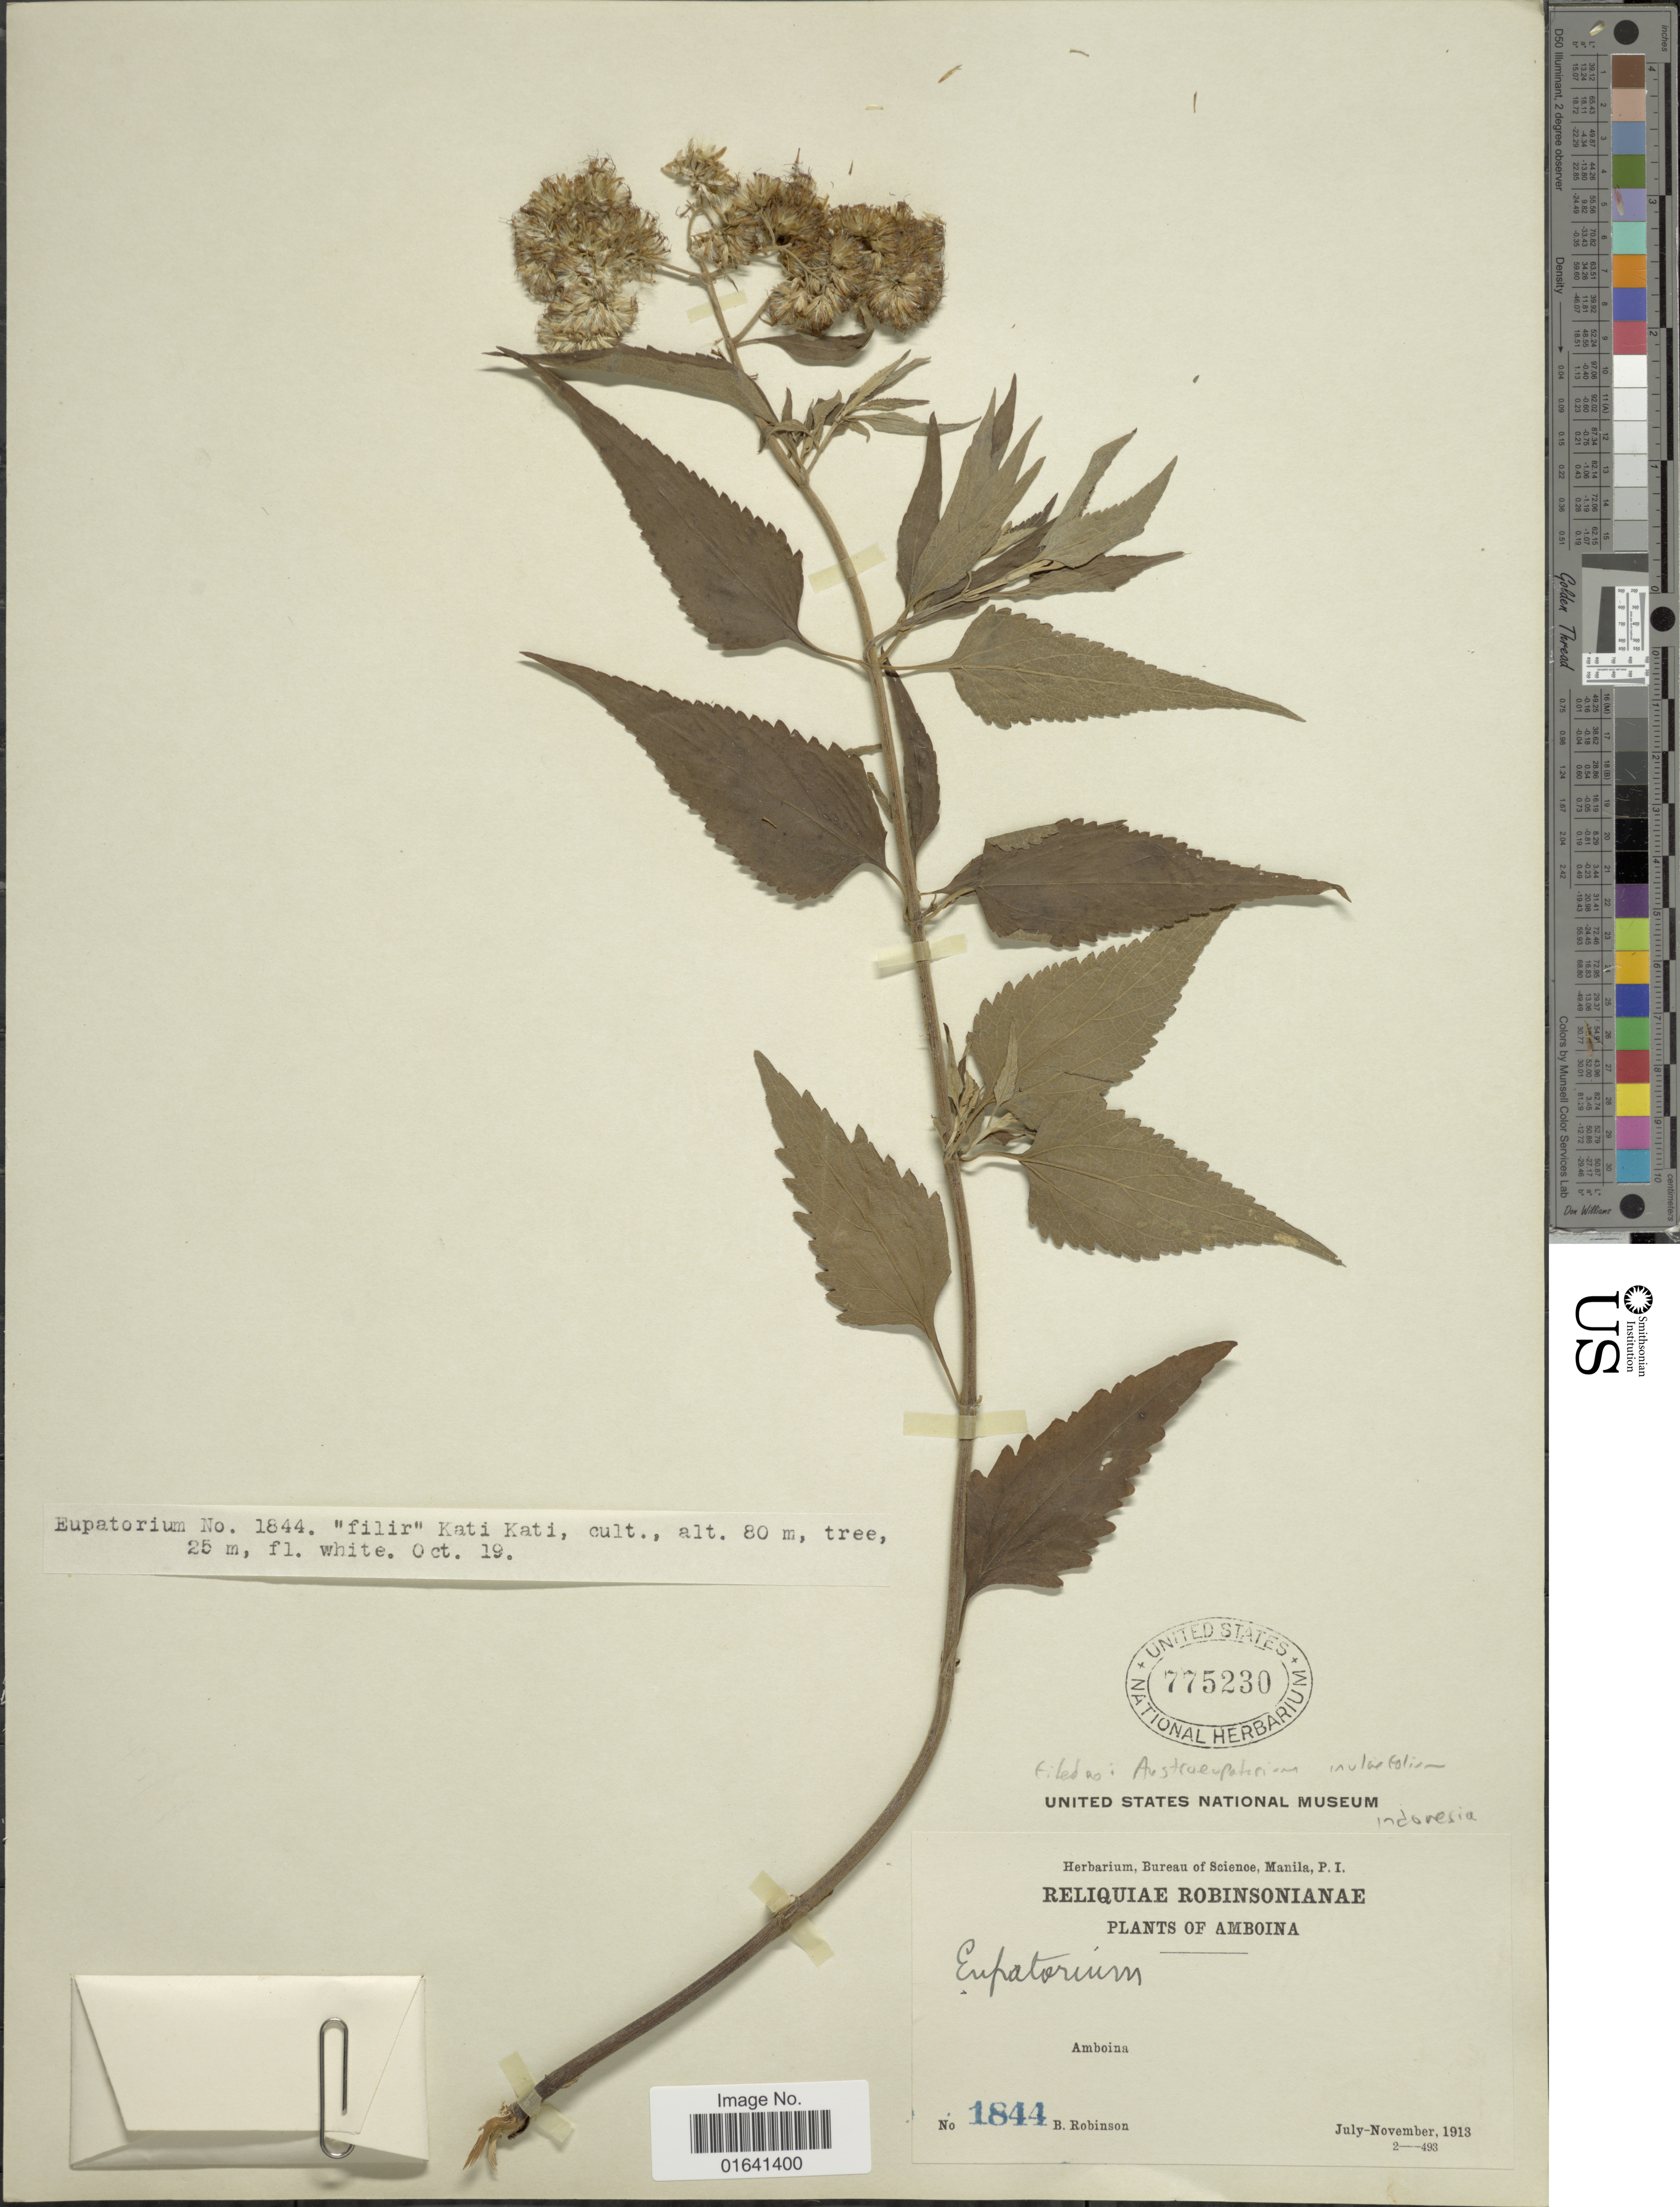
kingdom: Plantae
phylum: Tracheophyta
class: Magnoliopsida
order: Asterales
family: Asteraceae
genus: Austroeupatorium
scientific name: Austroeupatorium inulaefolium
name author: (Kunth) R.M. King & H. Rob.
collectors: B. Robinson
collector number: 1844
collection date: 1913-07/1913-11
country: Indonesia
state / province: Maluku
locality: Amboina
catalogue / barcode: US 775230